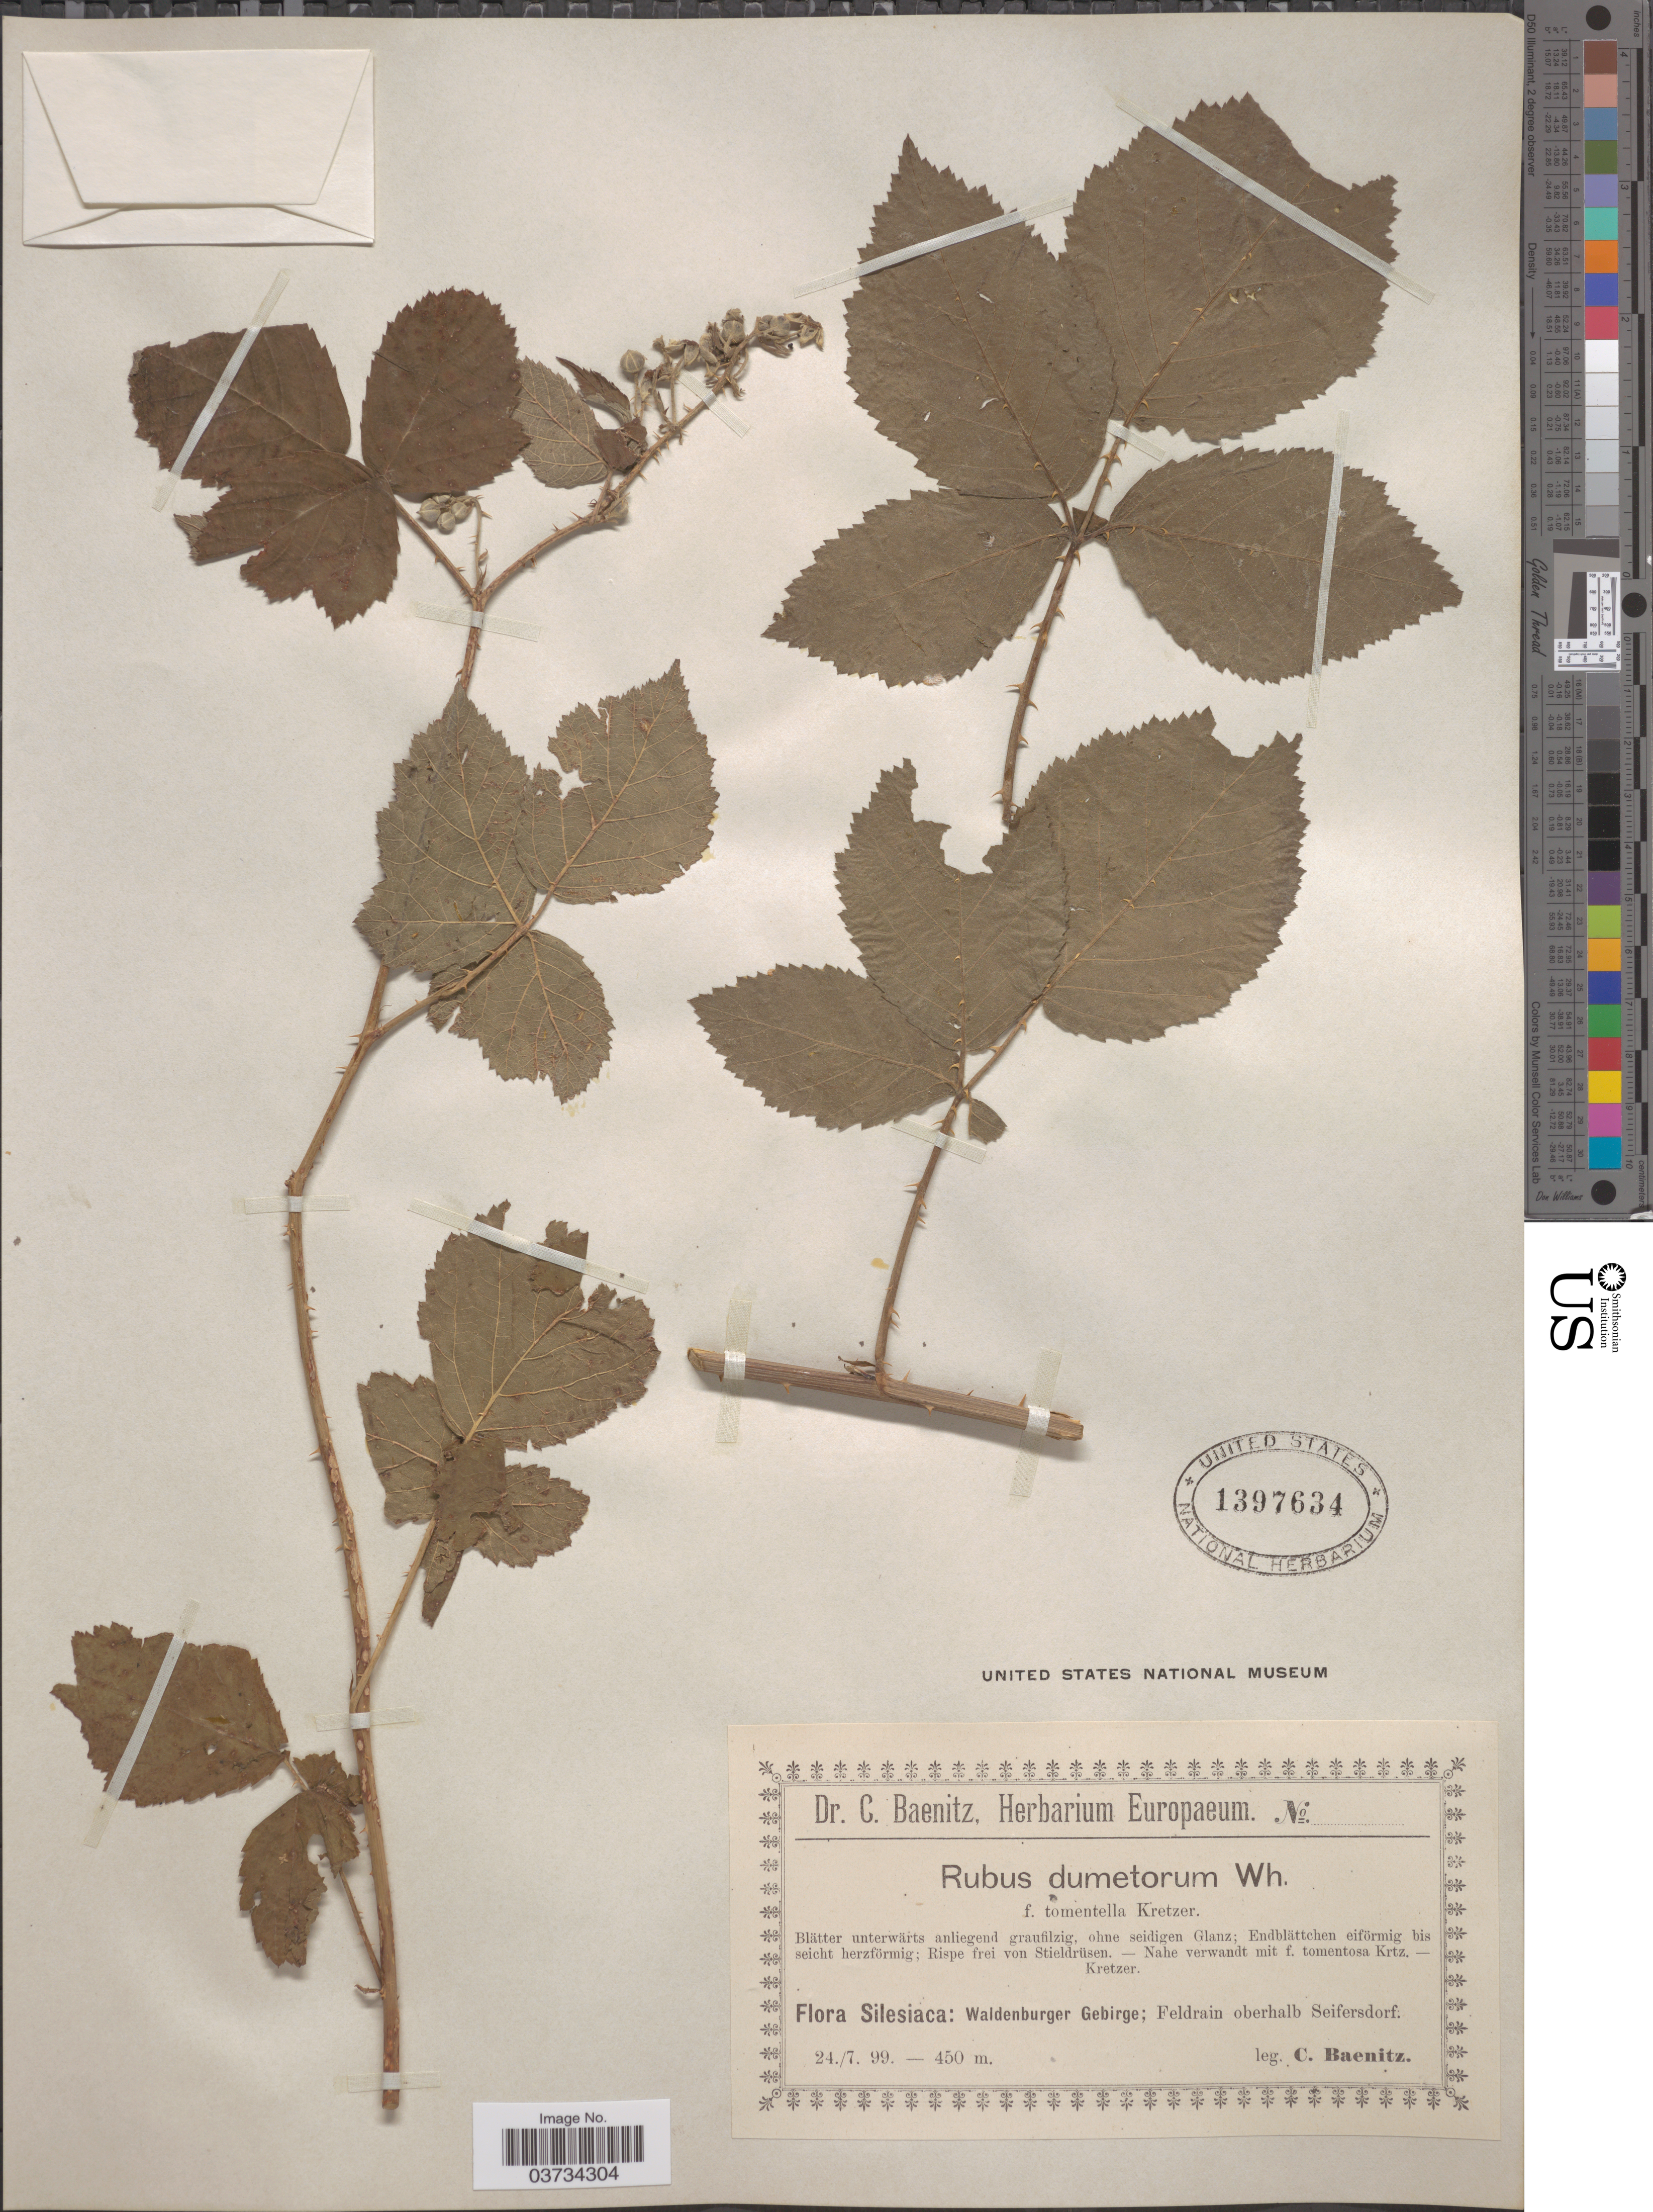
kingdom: Plantae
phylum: Tracheophyta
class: Magnoliopsida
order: Rosales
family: Rosaceae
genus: Rubus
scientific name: Rubus dumetorum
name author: Weihe ex Boenn.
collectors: C. G. Baenitz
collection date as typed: Transcribed d/m/y: 24/7/99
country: Poland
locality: Silesiaca: Waldenburger Gebirge; Feldrain oberhalb Seifersdorf.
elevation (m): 450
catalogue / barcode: US 1397634